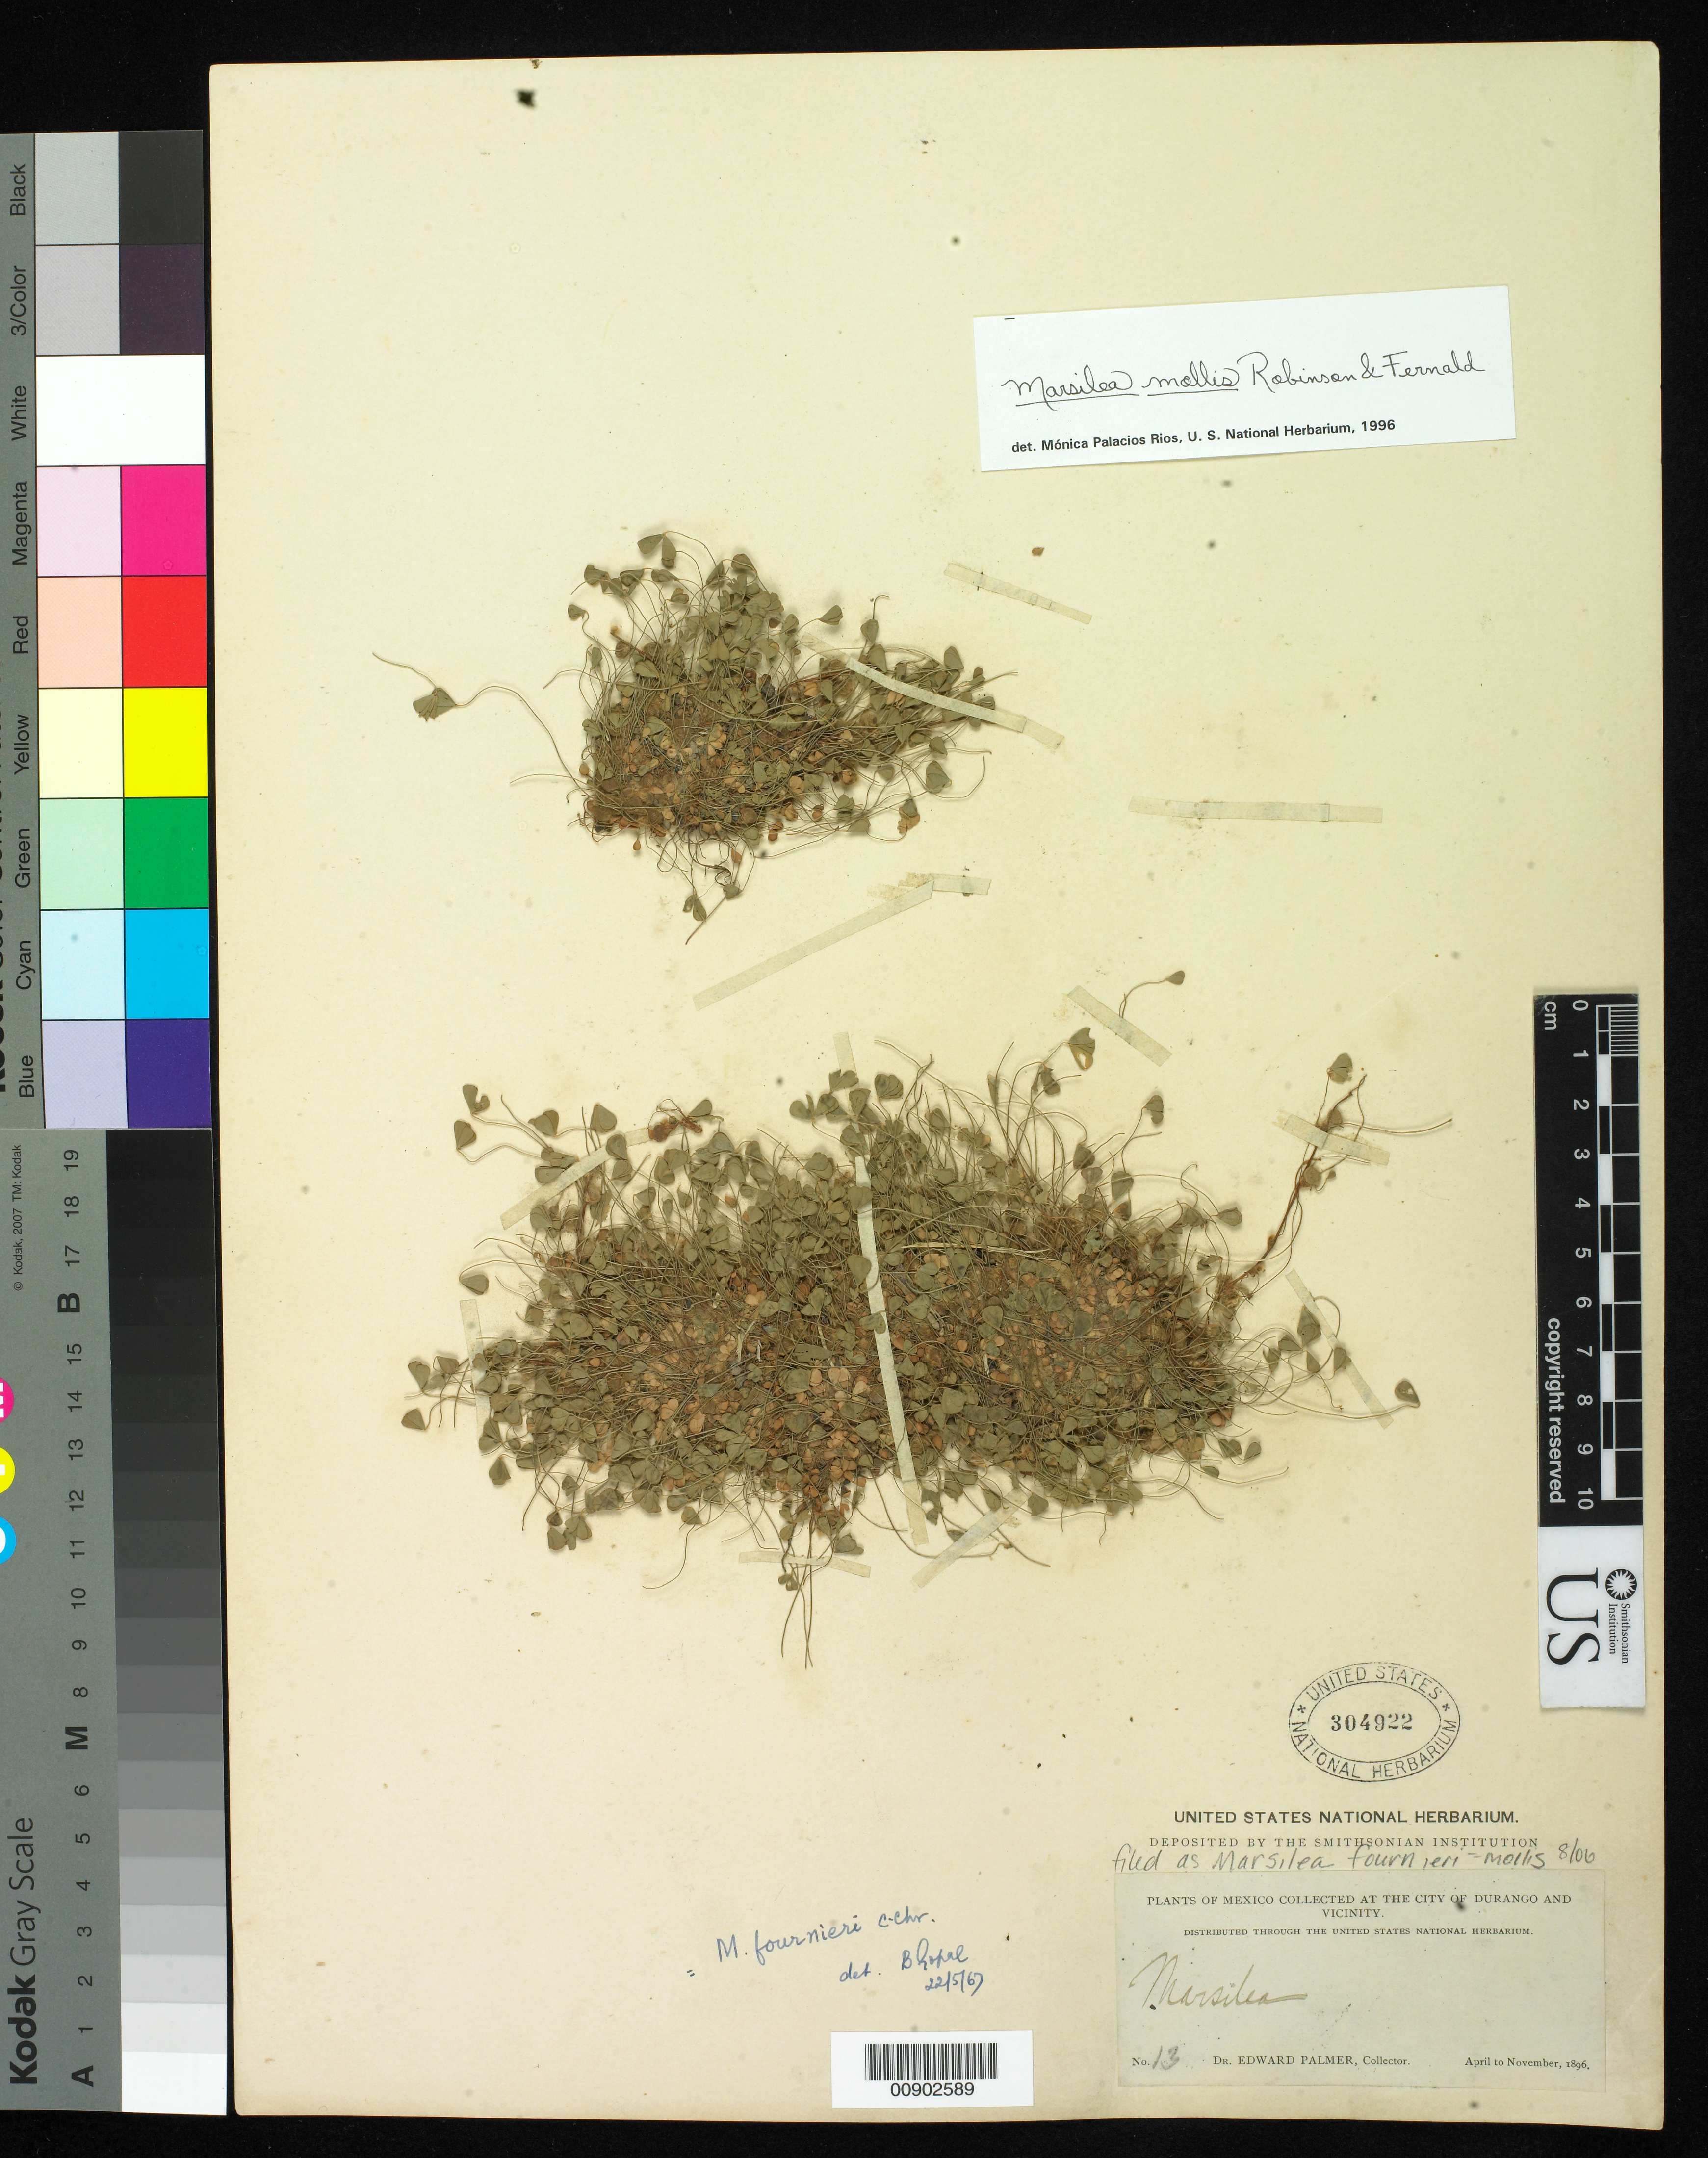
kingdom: Plantae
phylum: Tracheophyta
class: Polypodiopsida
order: Salviniales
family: Marsileaceae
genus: Marsilea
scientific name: Marsilea mollis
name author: B.L. Rob. & Fernald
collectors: E. Palmer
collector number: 13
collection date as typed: Apr 1896 to -- Nov 1896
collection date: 1896-04/1896-11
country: Mexico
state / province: Durango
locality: City of Durango and vicinity.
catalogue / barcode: US 304922